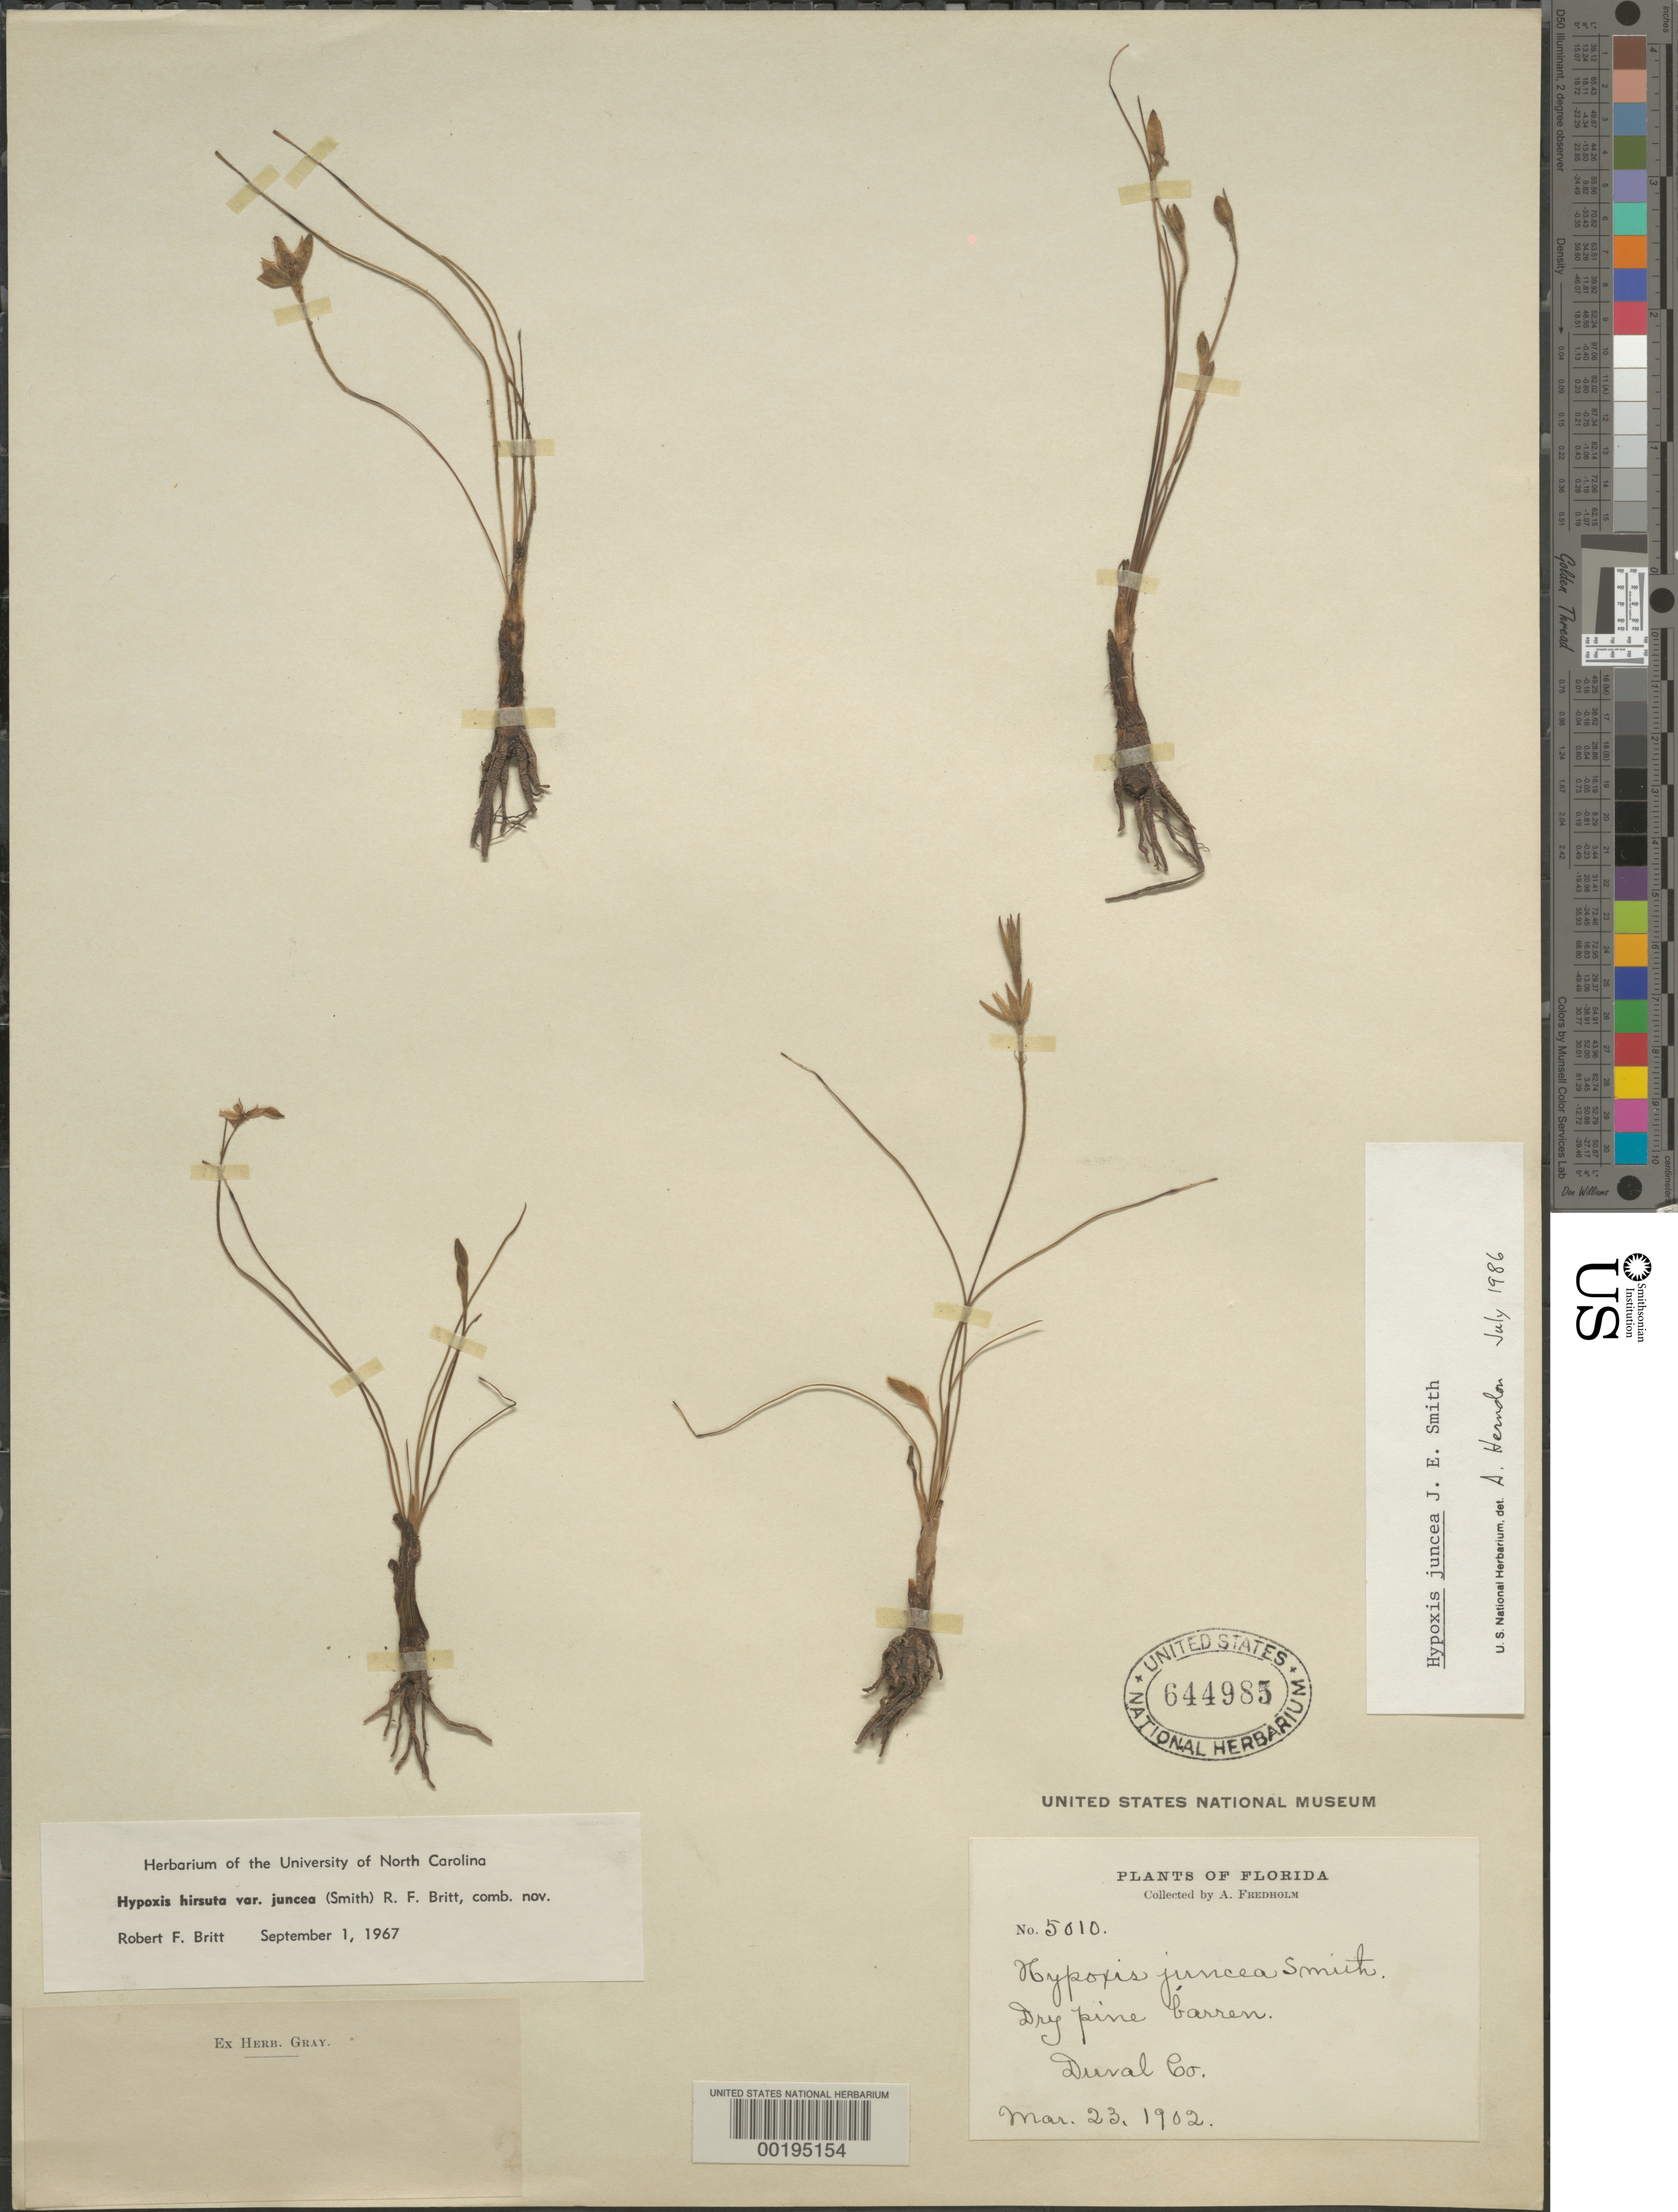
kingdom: Plantae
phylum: Tracheophyta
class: Liliopsida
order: Asparagales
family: Hypoxidaceae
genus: Hypoxis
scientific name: Hypoxis juncea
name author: Small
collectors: A. J. Fredholm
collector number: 5010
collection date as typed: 23 Mar 1902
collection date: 1902-03-23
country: United States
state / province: Florida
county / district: Duval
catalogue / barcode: US 644985